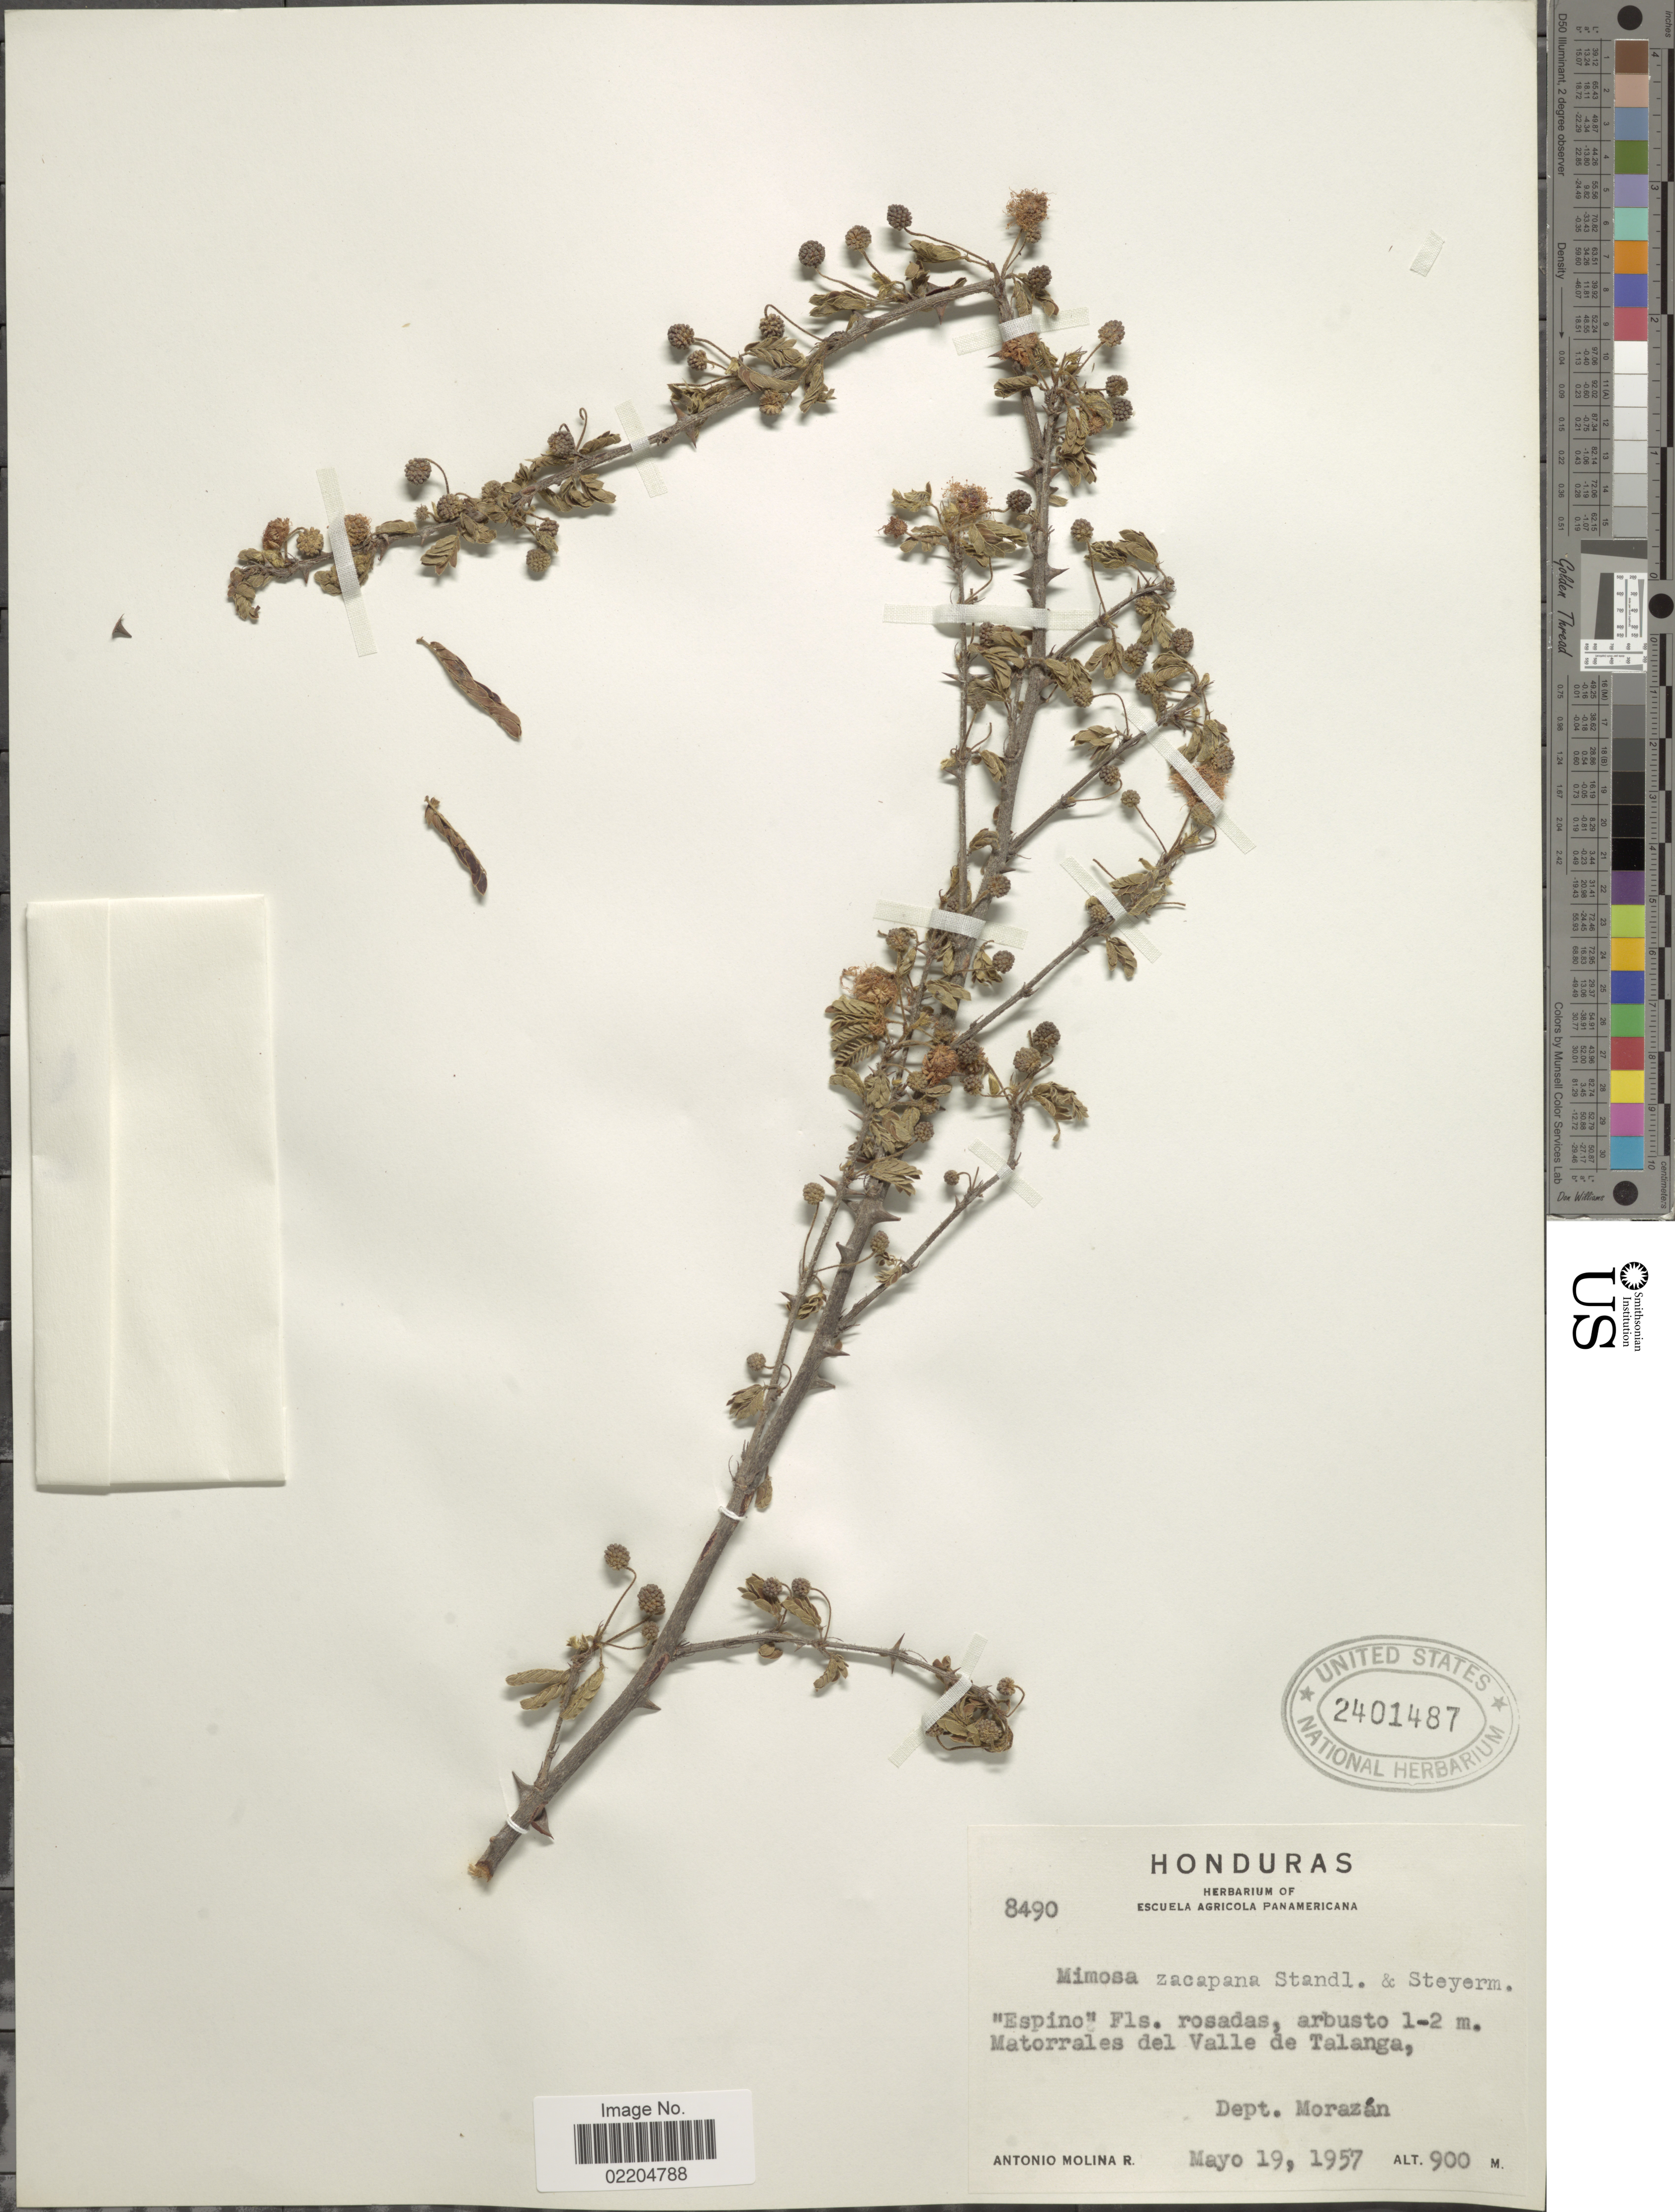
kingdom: Plantae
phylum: Tracheophyta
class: Magnoliopsida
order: Fabales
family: Fabaceae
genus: Mimosa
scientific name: Mimosa zacapana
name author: Standl. & Steyerm.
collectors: A. Molina R.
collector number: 8490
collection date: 1957-05-19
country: Honduras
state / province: Fco. Morazán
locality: Matorales del Valle de Talanga, Dept. Morazan.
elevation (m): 900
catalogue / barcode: US 2401487